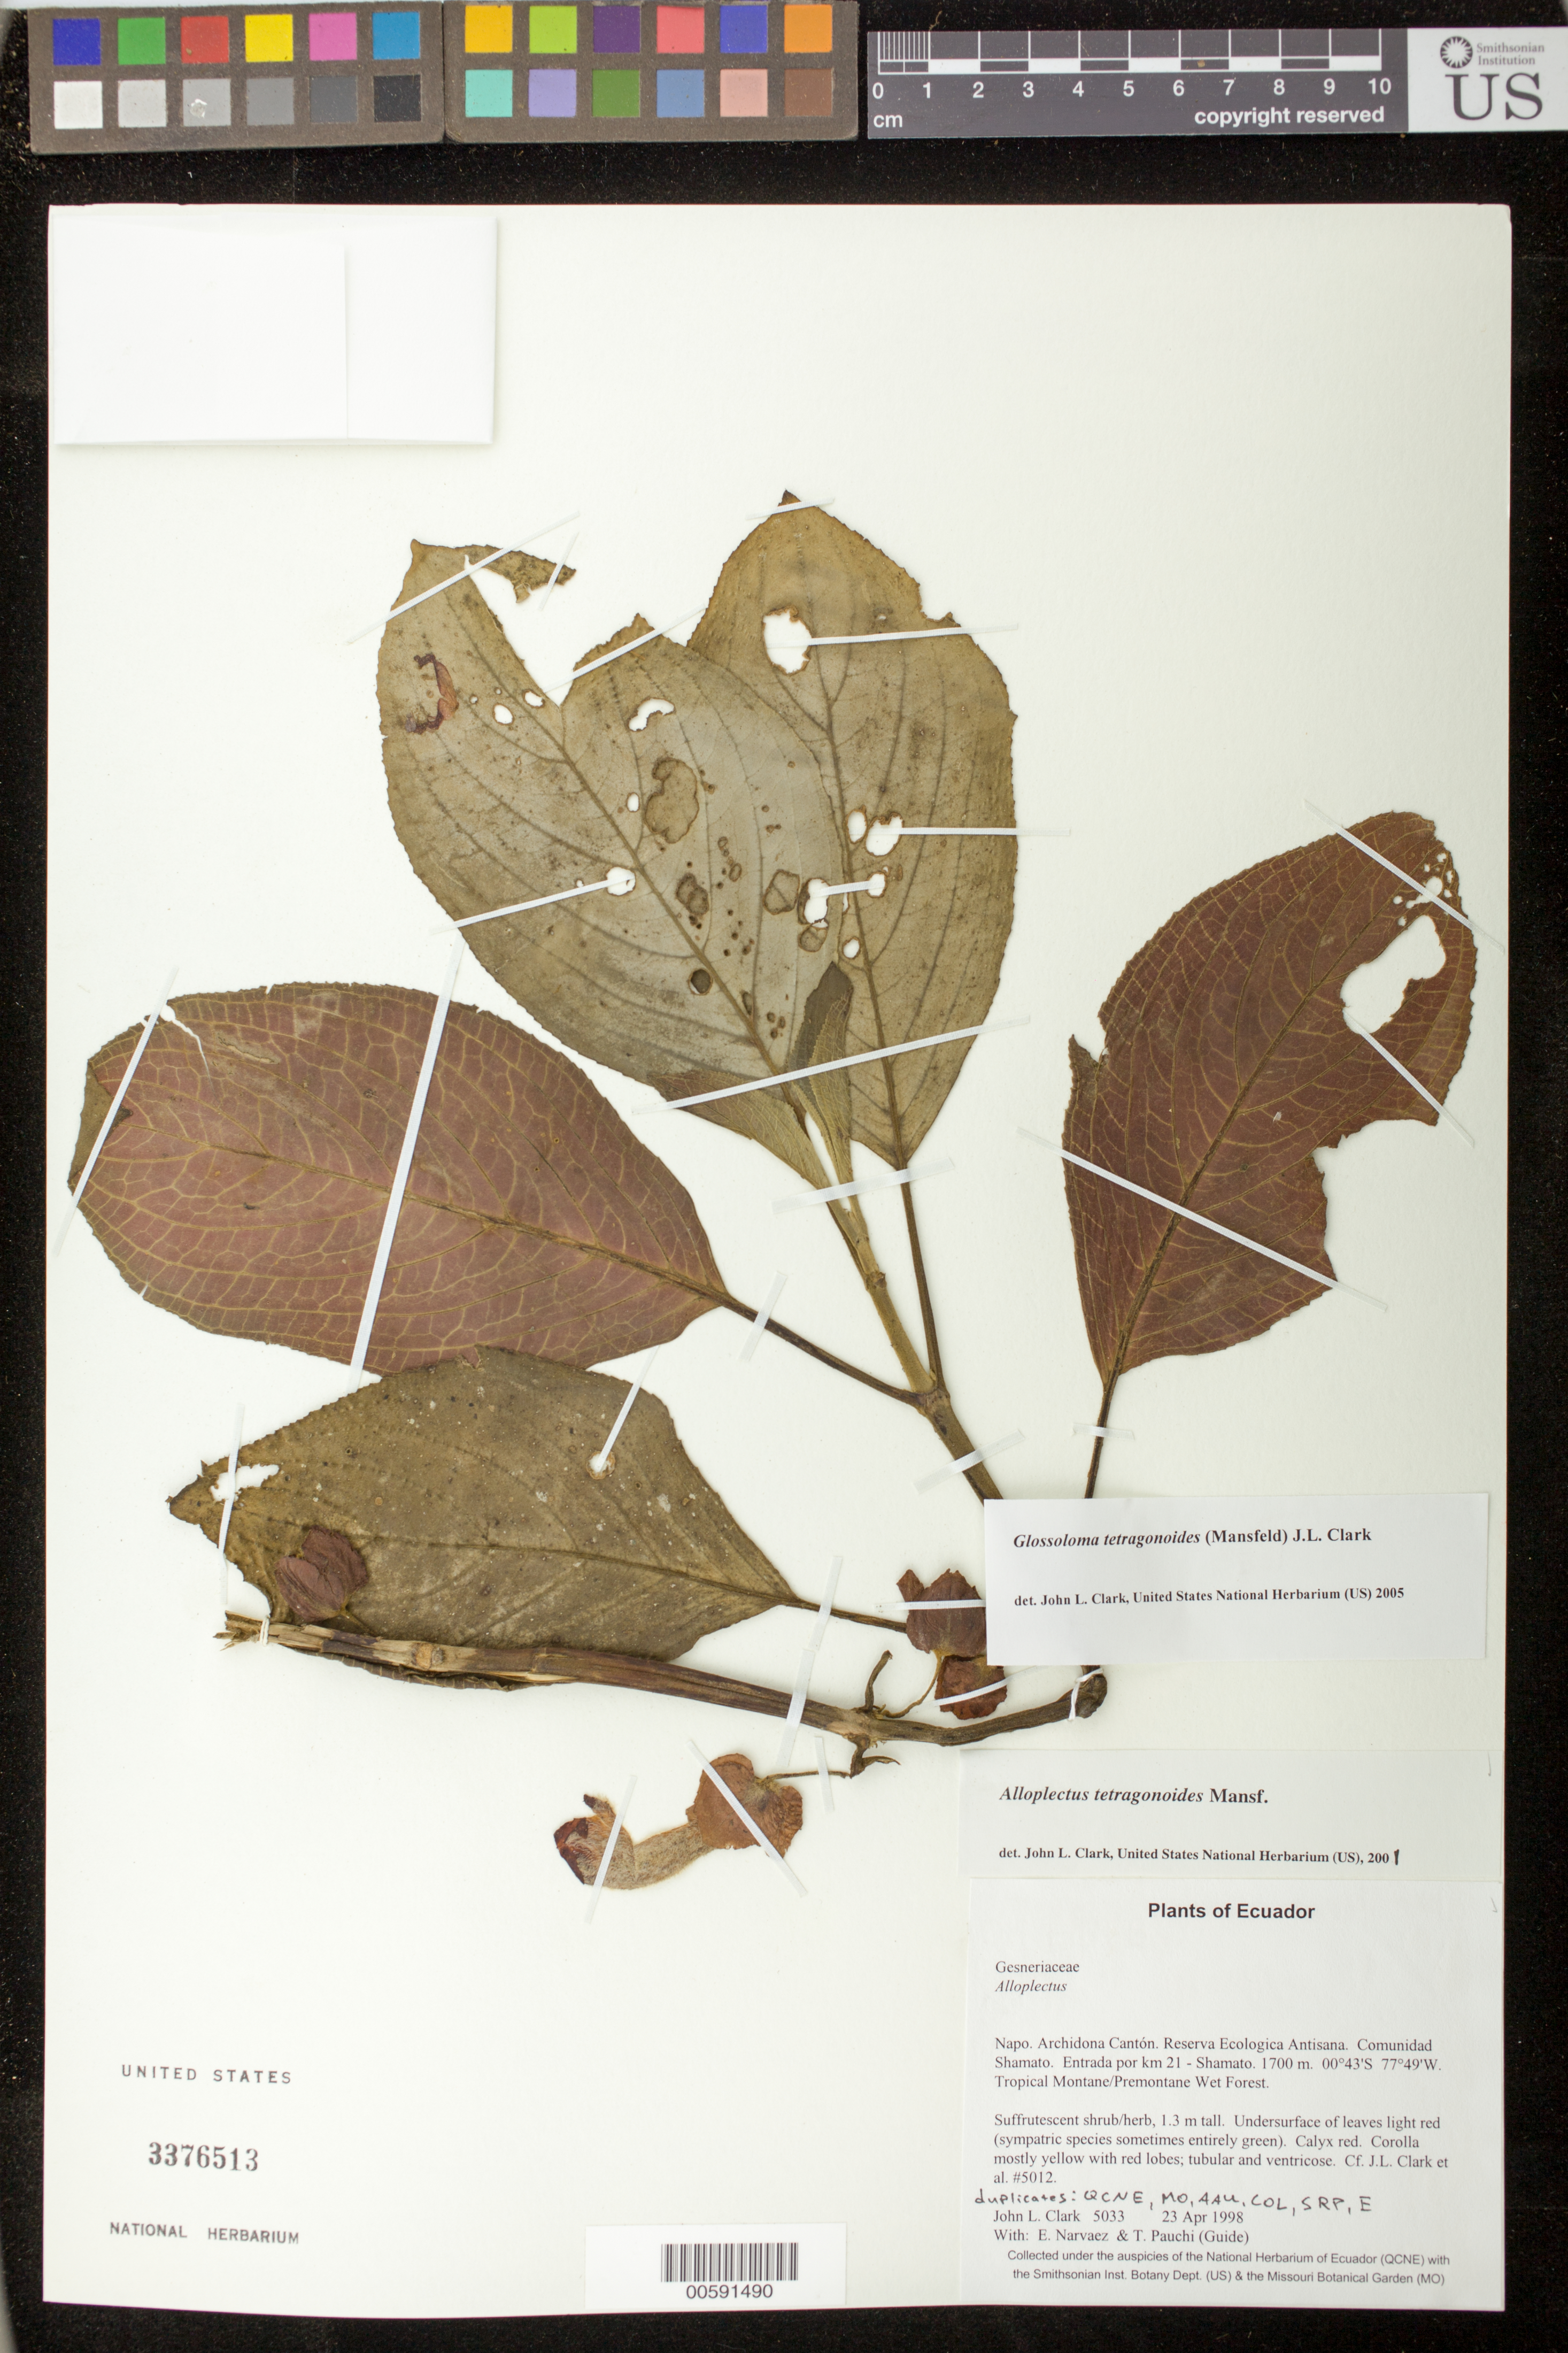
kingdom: Plantae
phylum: Tracheophyta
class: Magnoliopsida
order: Lamiales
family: Gesneriaceae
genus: Glossoloma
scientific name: Glossoloma tetragonoides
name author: (Mansf.) J.L. Clark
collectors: J. L. Clark, E. Narváez & T. Pauchi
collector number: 5033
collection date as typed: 23 Apr 1998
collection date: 1998-04-23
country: Ecuador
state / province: Napo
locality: Archidona Cantón. Reserva Ecologica Antisana. Comunidad Shamato. Entrada por km 21 - Shamato.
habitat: Tropical Montane/Premontane Wet Forest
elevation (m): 1700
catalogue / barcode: US 3376513